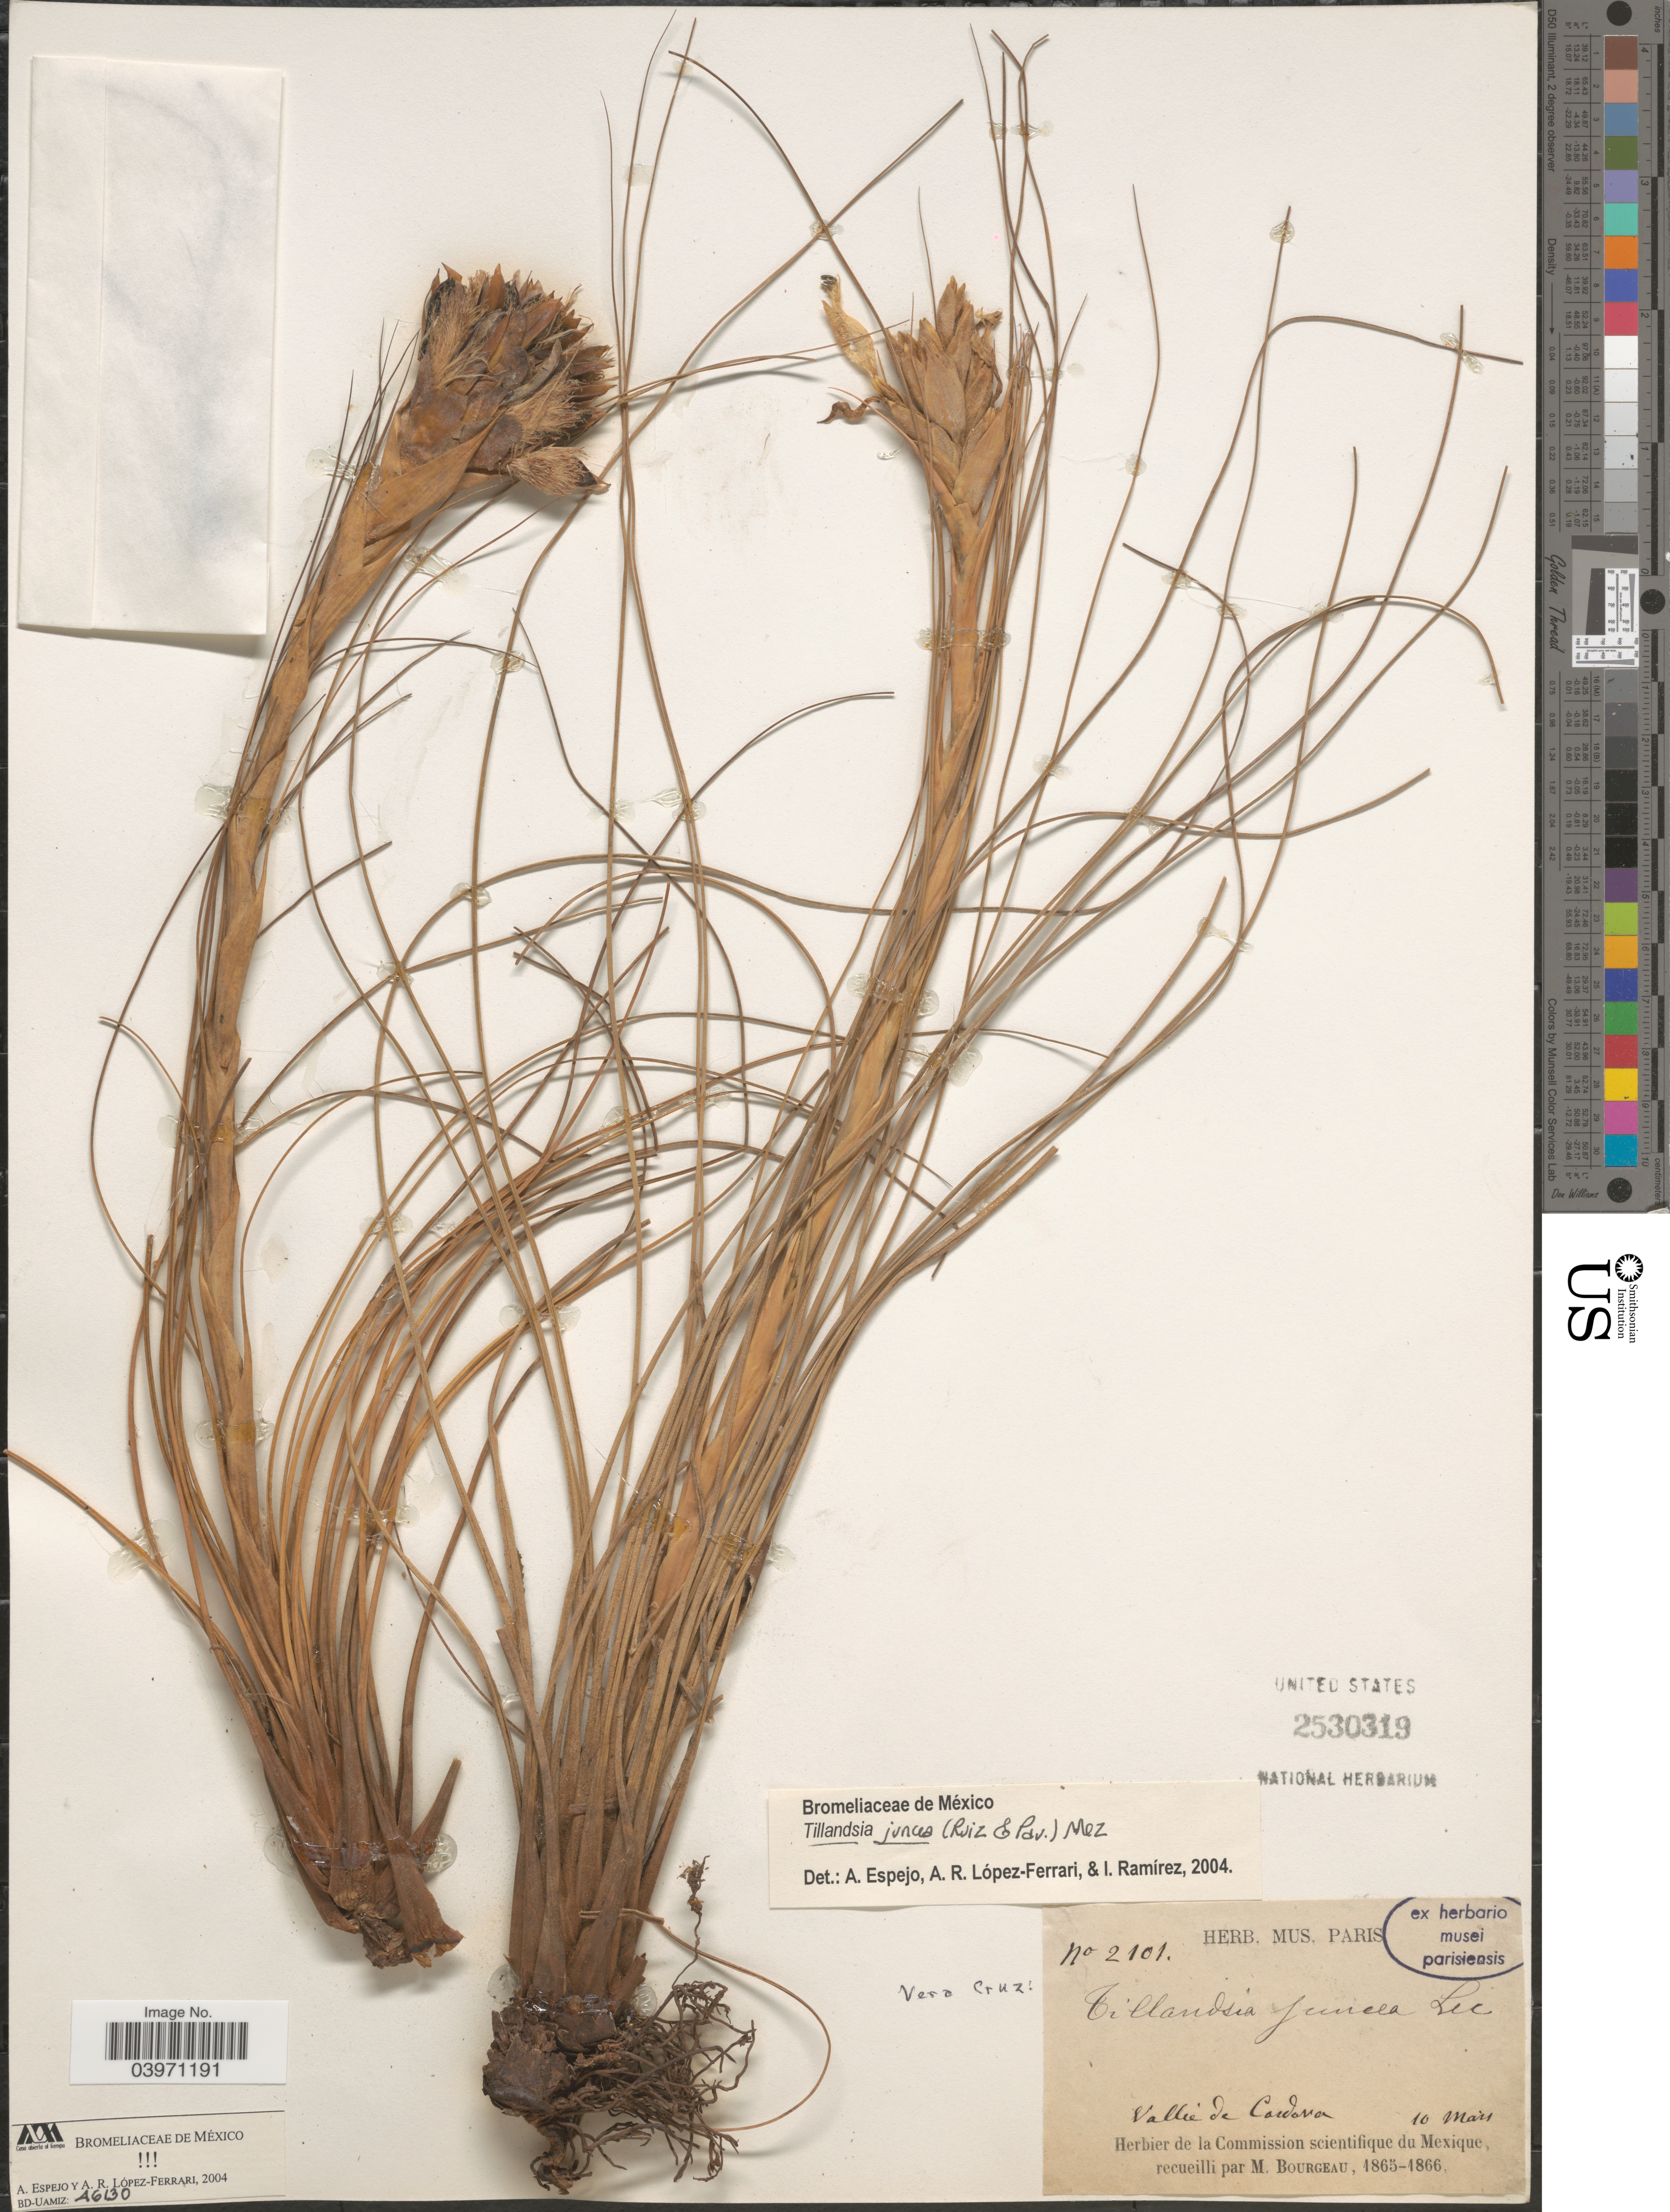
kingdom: Plantae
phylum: Tracheophyta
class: Liliopsida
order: Poales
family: Bromeliaceae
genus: Tillandsia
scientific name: Tillandsia juncea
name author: (Ruiz & Pav.) Poir.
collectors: M. Bourgeau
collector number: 2101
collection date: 1865-03-10/1866-03-10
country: Mexico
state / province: Veracruz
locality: Vera Cruz. Vallée de Cardona.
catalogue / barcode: US 2530319